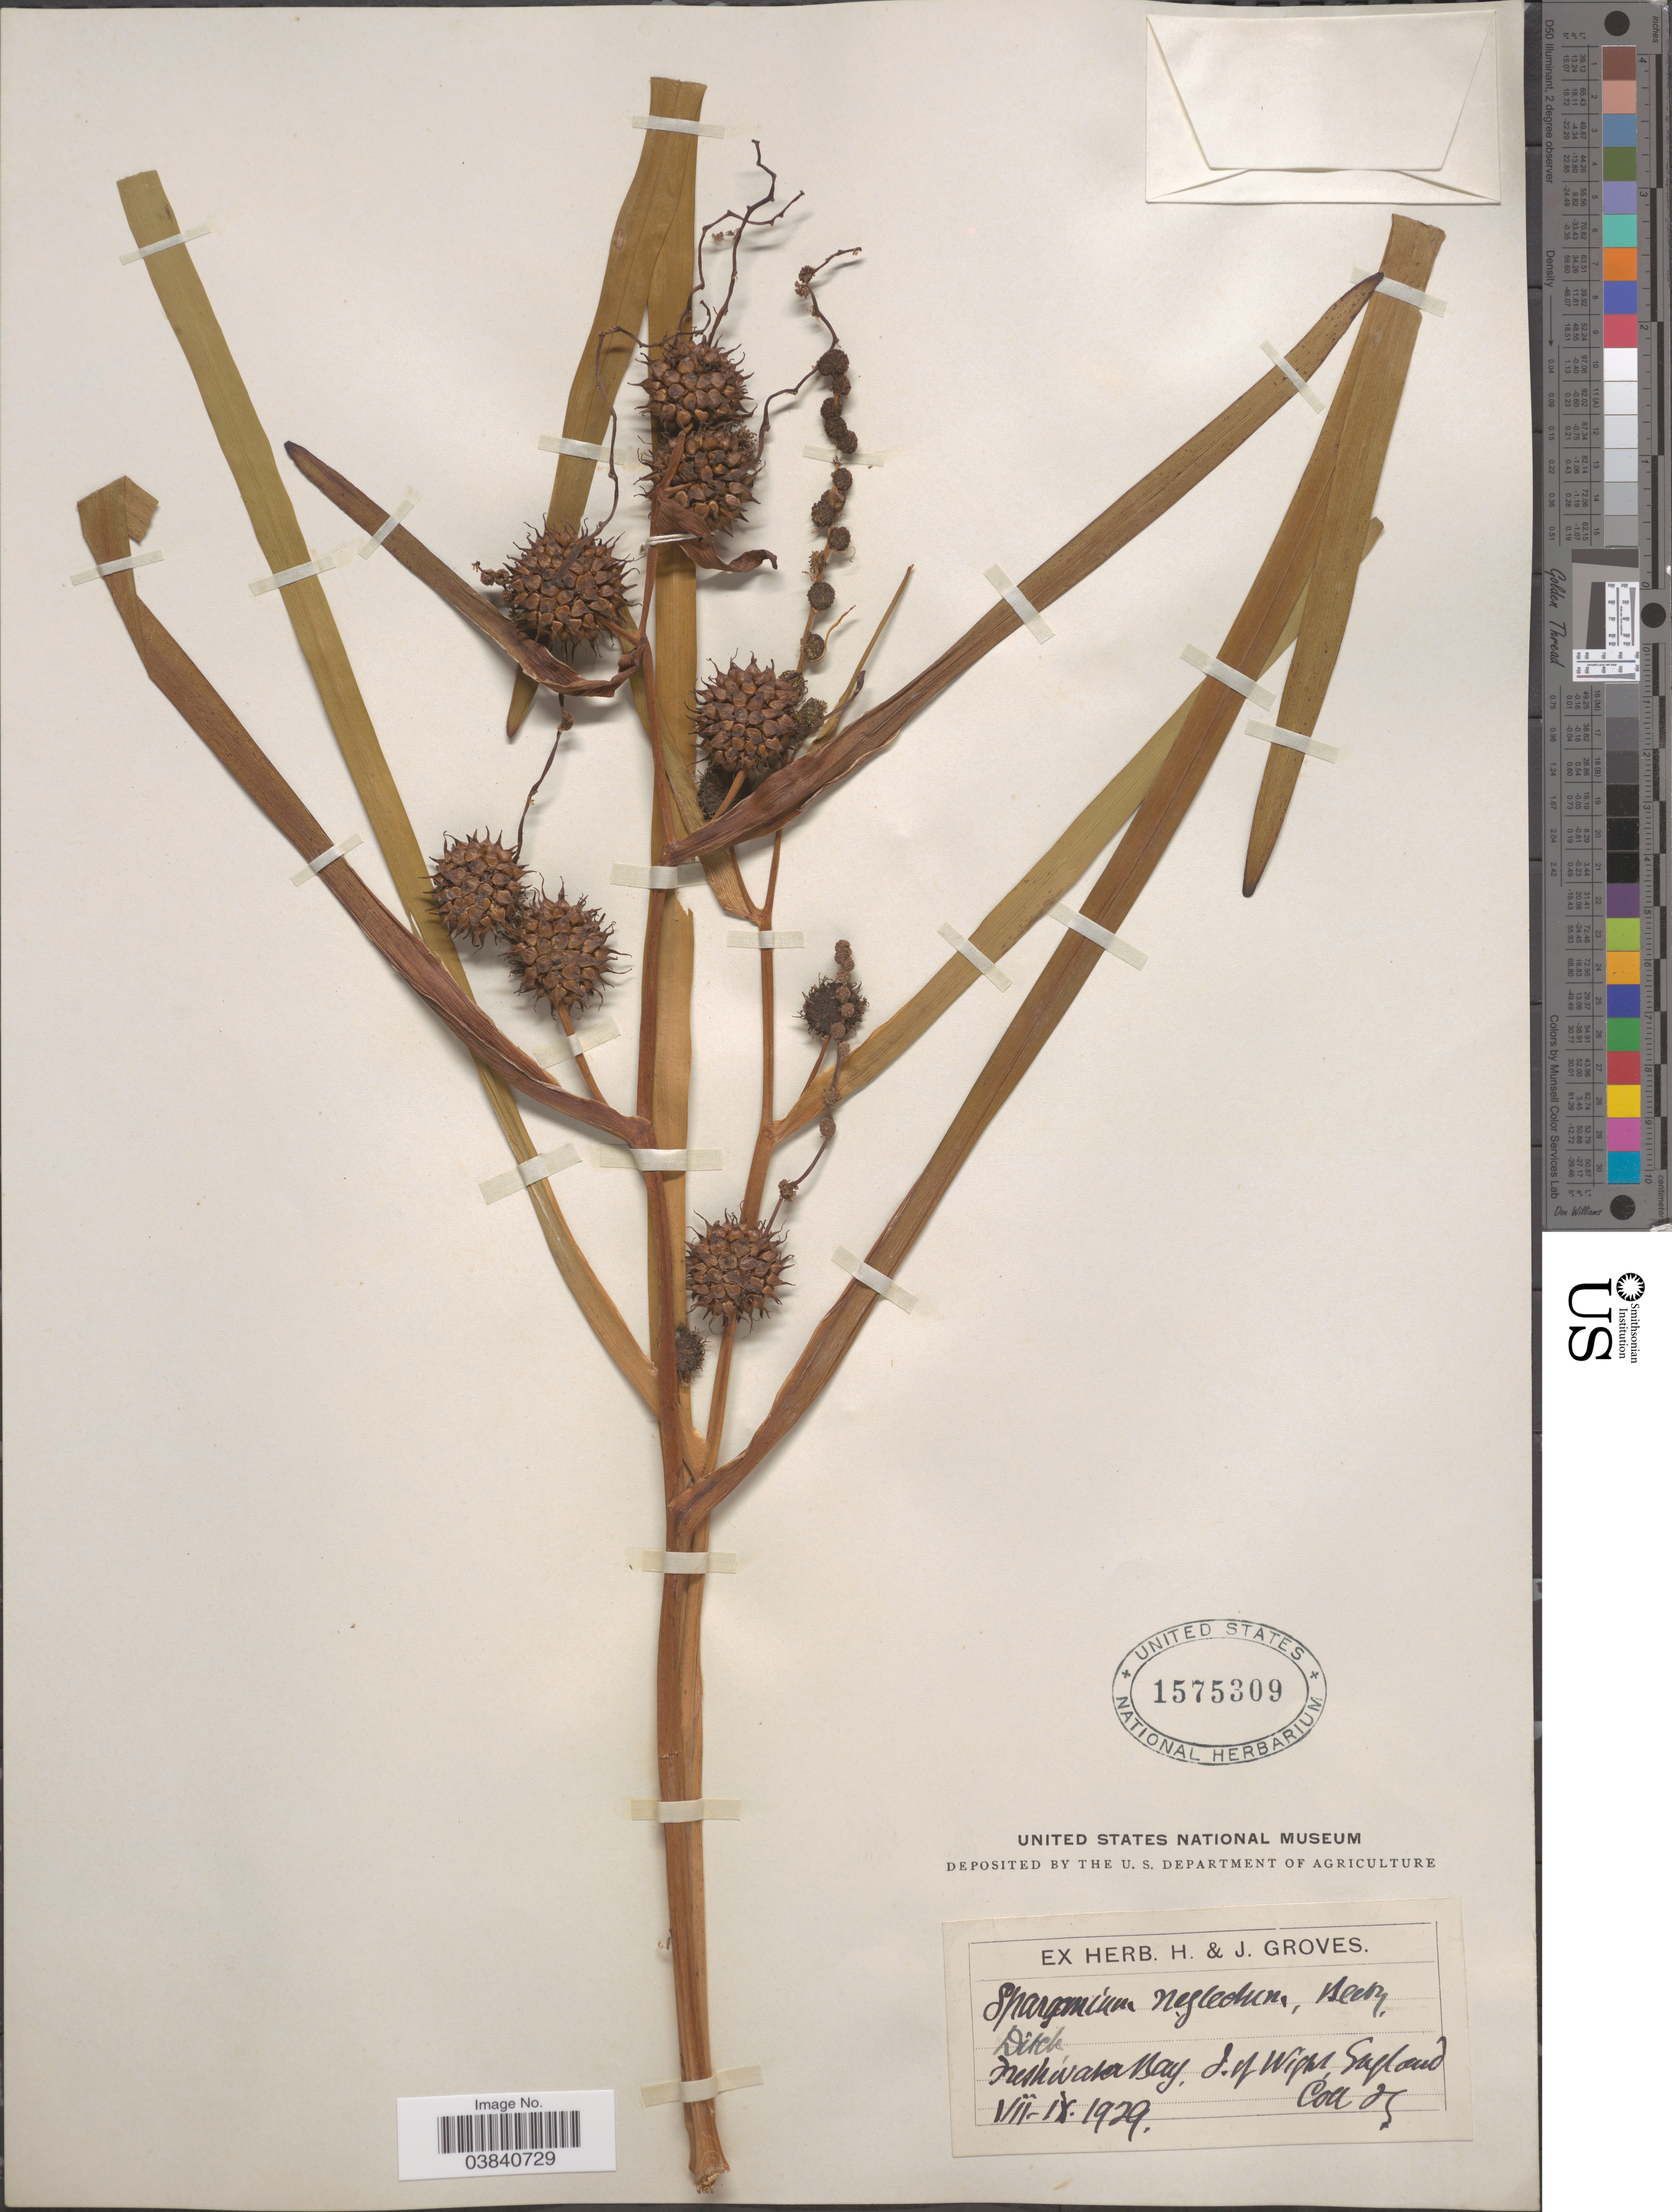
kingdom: Plantae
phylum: Tracheophyta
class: Liliopsida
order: Poales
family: Typhaceae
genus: Sparganium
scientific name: Sparganium neglectum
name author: Beeby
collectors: J. Groves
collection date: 1929-07-07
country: United Kingdom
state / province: England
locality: [illegible text] J.N Wipes.[interpreted]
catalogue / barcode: US 1575309